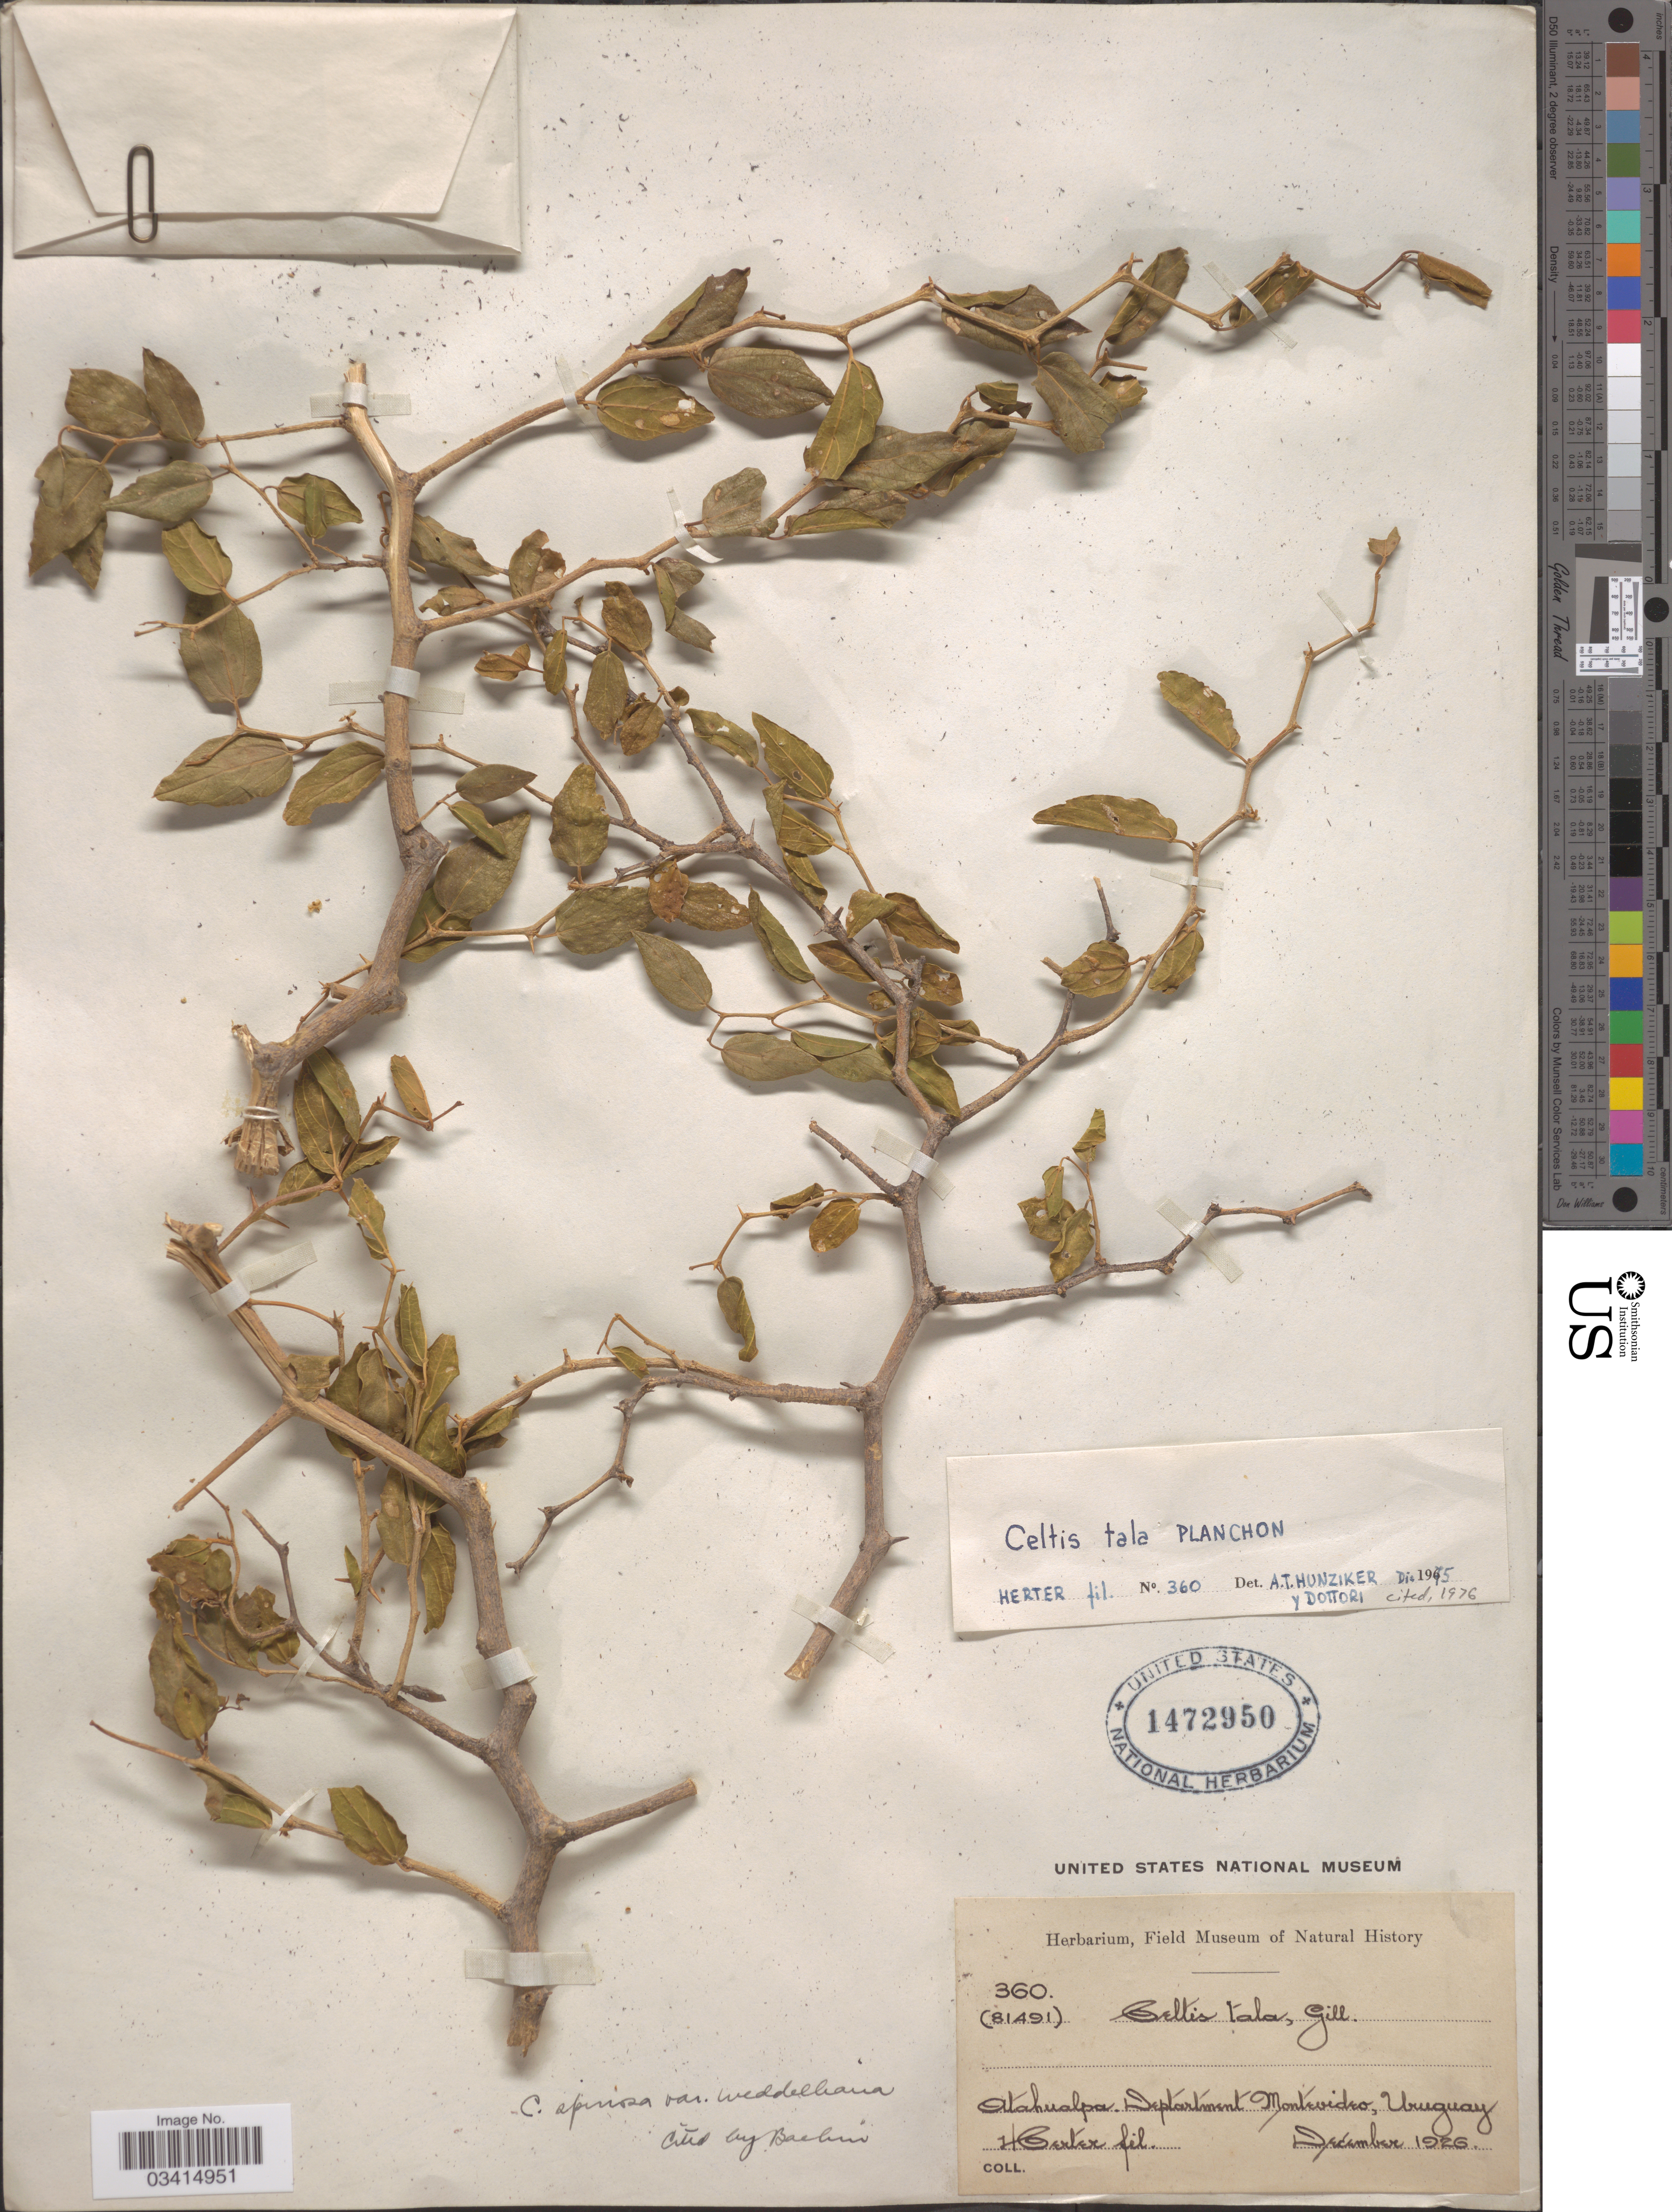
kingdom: Plantae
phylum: Tracheophyta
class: Magnoliopsida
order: Rosales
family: Cannabaceae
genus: Celtis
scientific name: Celtis tala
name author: Gillies ex Planch.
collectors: H. Certer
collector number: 360 (81491)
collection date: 1926-12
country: Uruguay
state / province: Montevideo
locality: Atahualpa. Department Montevideo.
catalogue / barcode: US 1472950